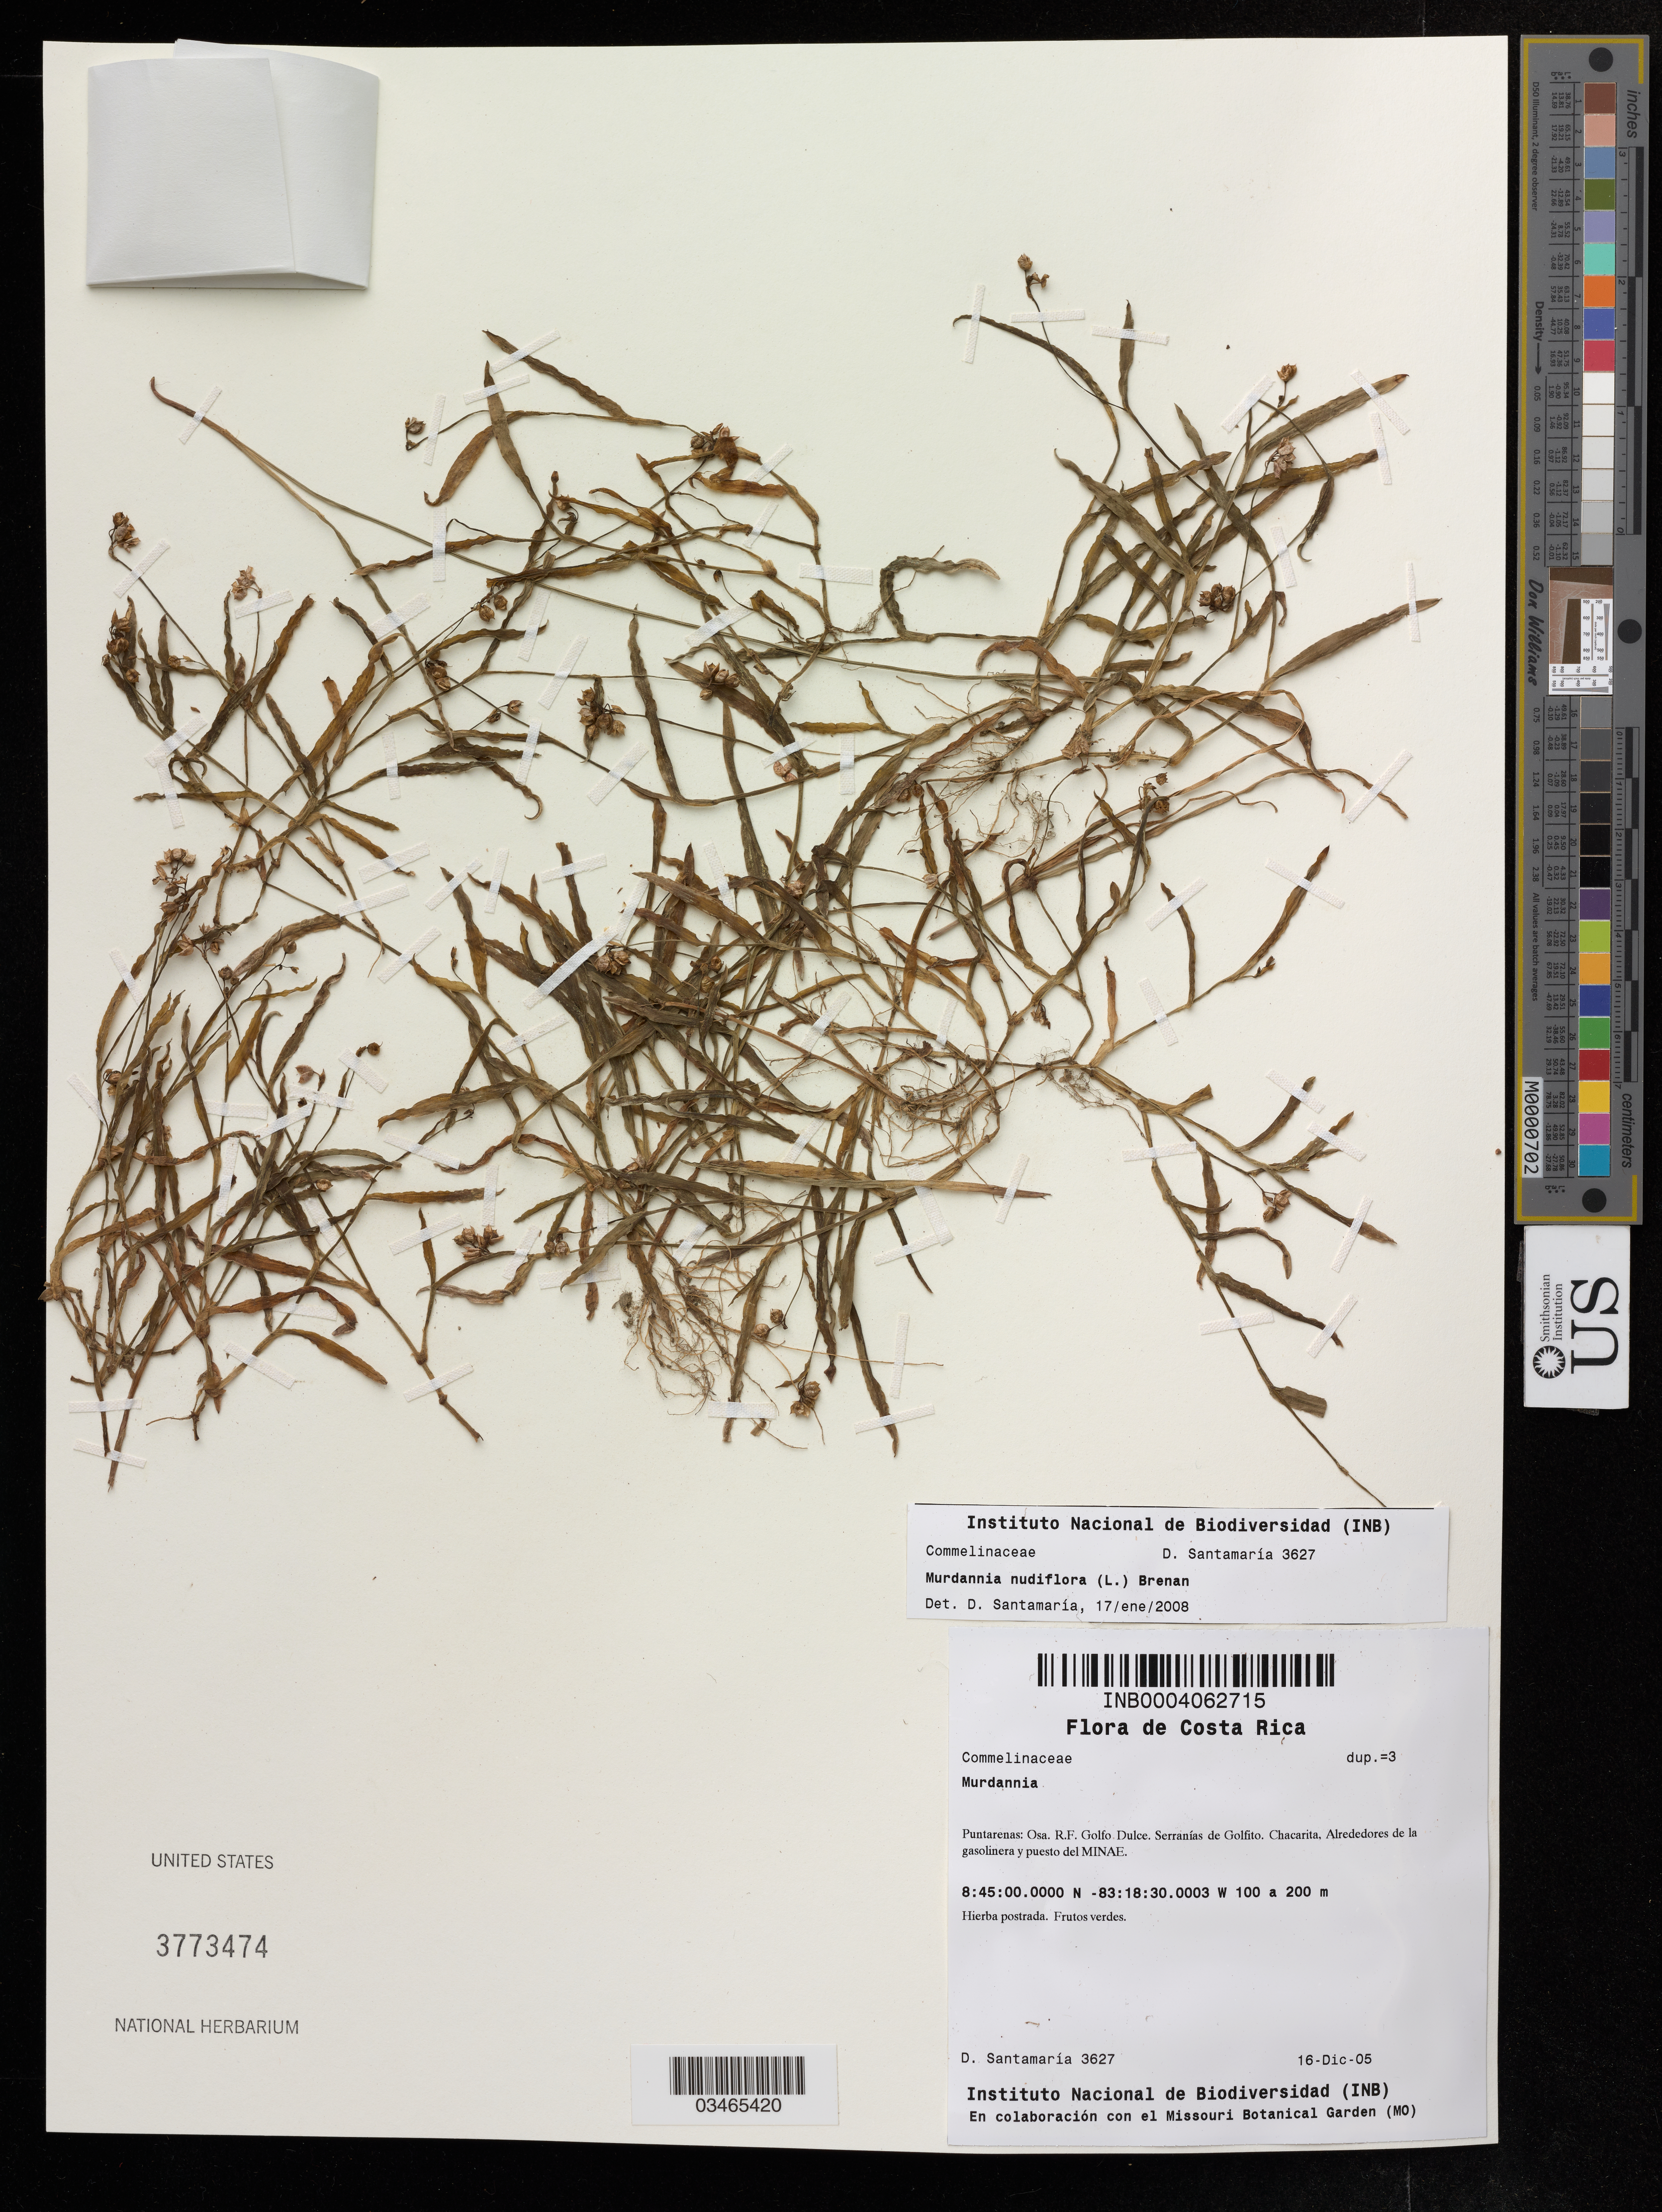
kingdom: Plantae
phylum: Tracheophyta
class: Liliopsida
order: Commelinales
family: Commelinaceae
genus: Murdannia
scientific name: Murdannia nudiflora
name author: (L.) Brenan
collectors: D. Santamaria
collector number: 3627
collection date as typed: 16 Dec 05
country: Costa Rica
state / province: Puntarenas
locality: Osa. R. F. Golfo Dulce. Serranías de Golfito. Chacarita, Alrededores de la gasolinera y puesto del MINAE.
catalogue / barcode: US 3773474